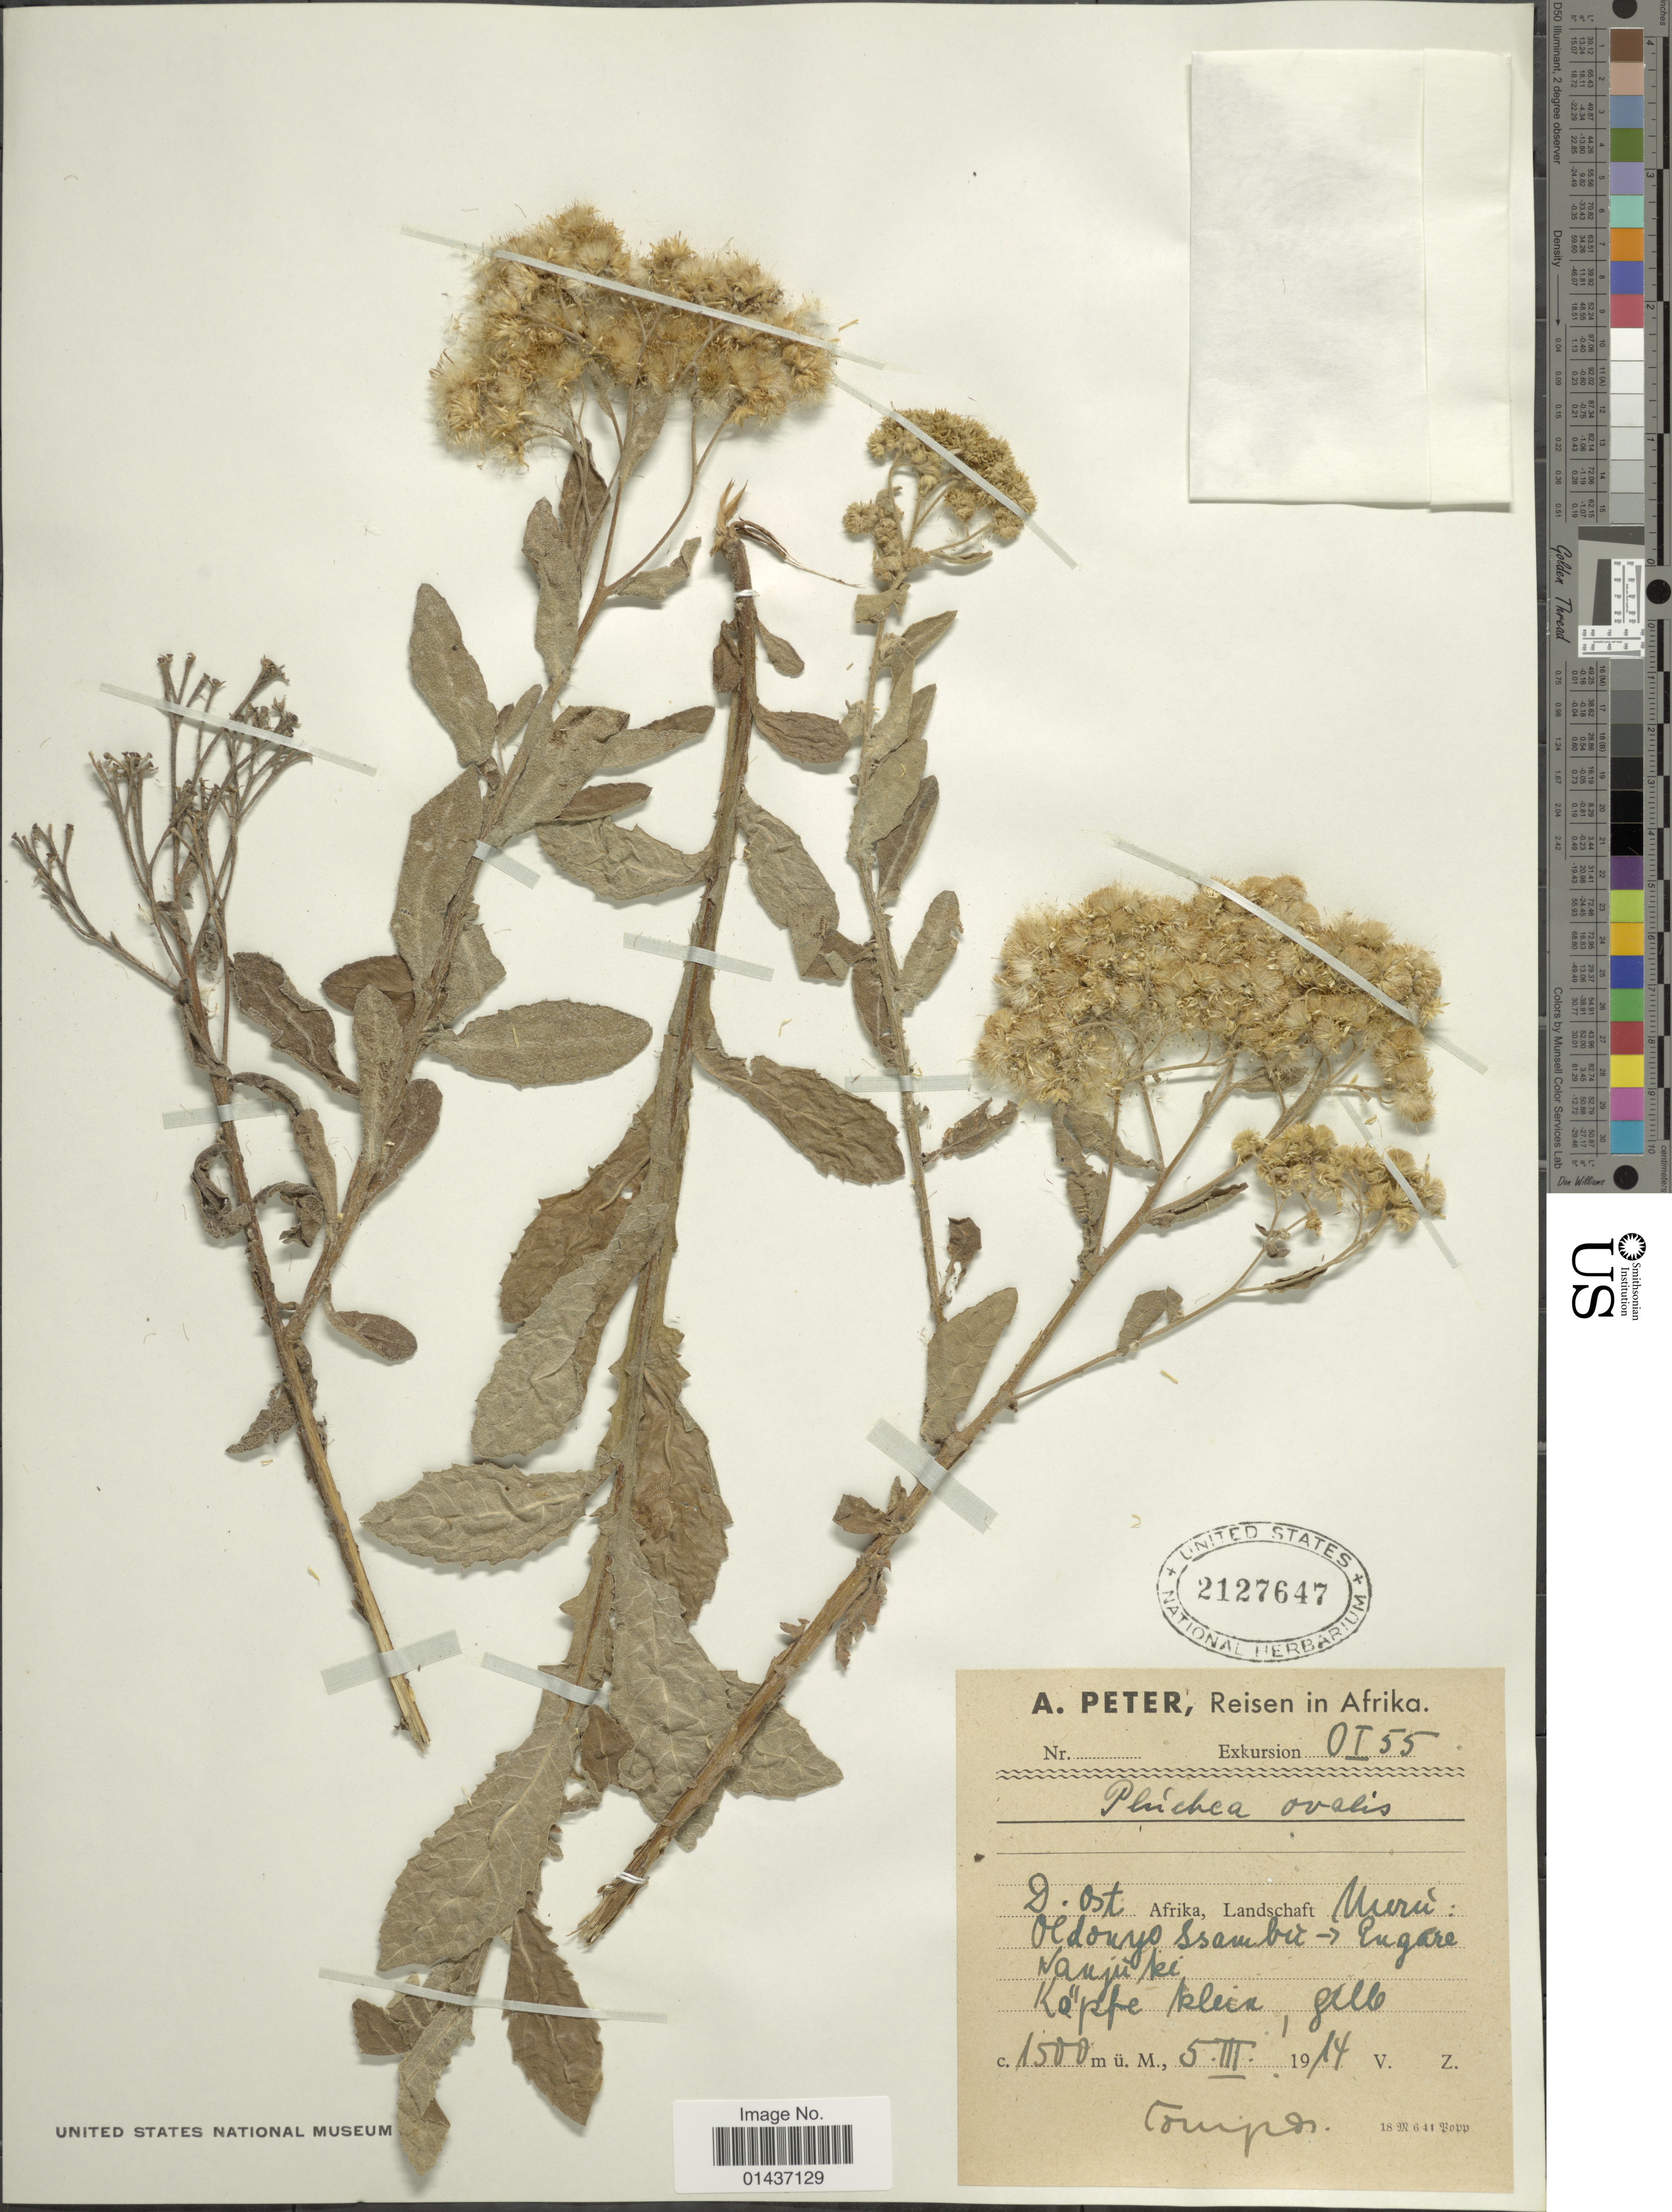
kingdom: Plantae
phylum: Tracheophyta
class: Magnoliopsida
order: Asterales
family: Asteraceae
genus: Pluchea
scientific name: Pluchea ovalis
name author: (Pers.) DC.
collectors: A. Peter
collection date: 1914-03-05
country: Tanzania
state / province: Arusha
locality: Muru,Oldonyo Sambu - Engare Nanyuki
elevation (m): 1500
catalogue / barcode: US 2127647